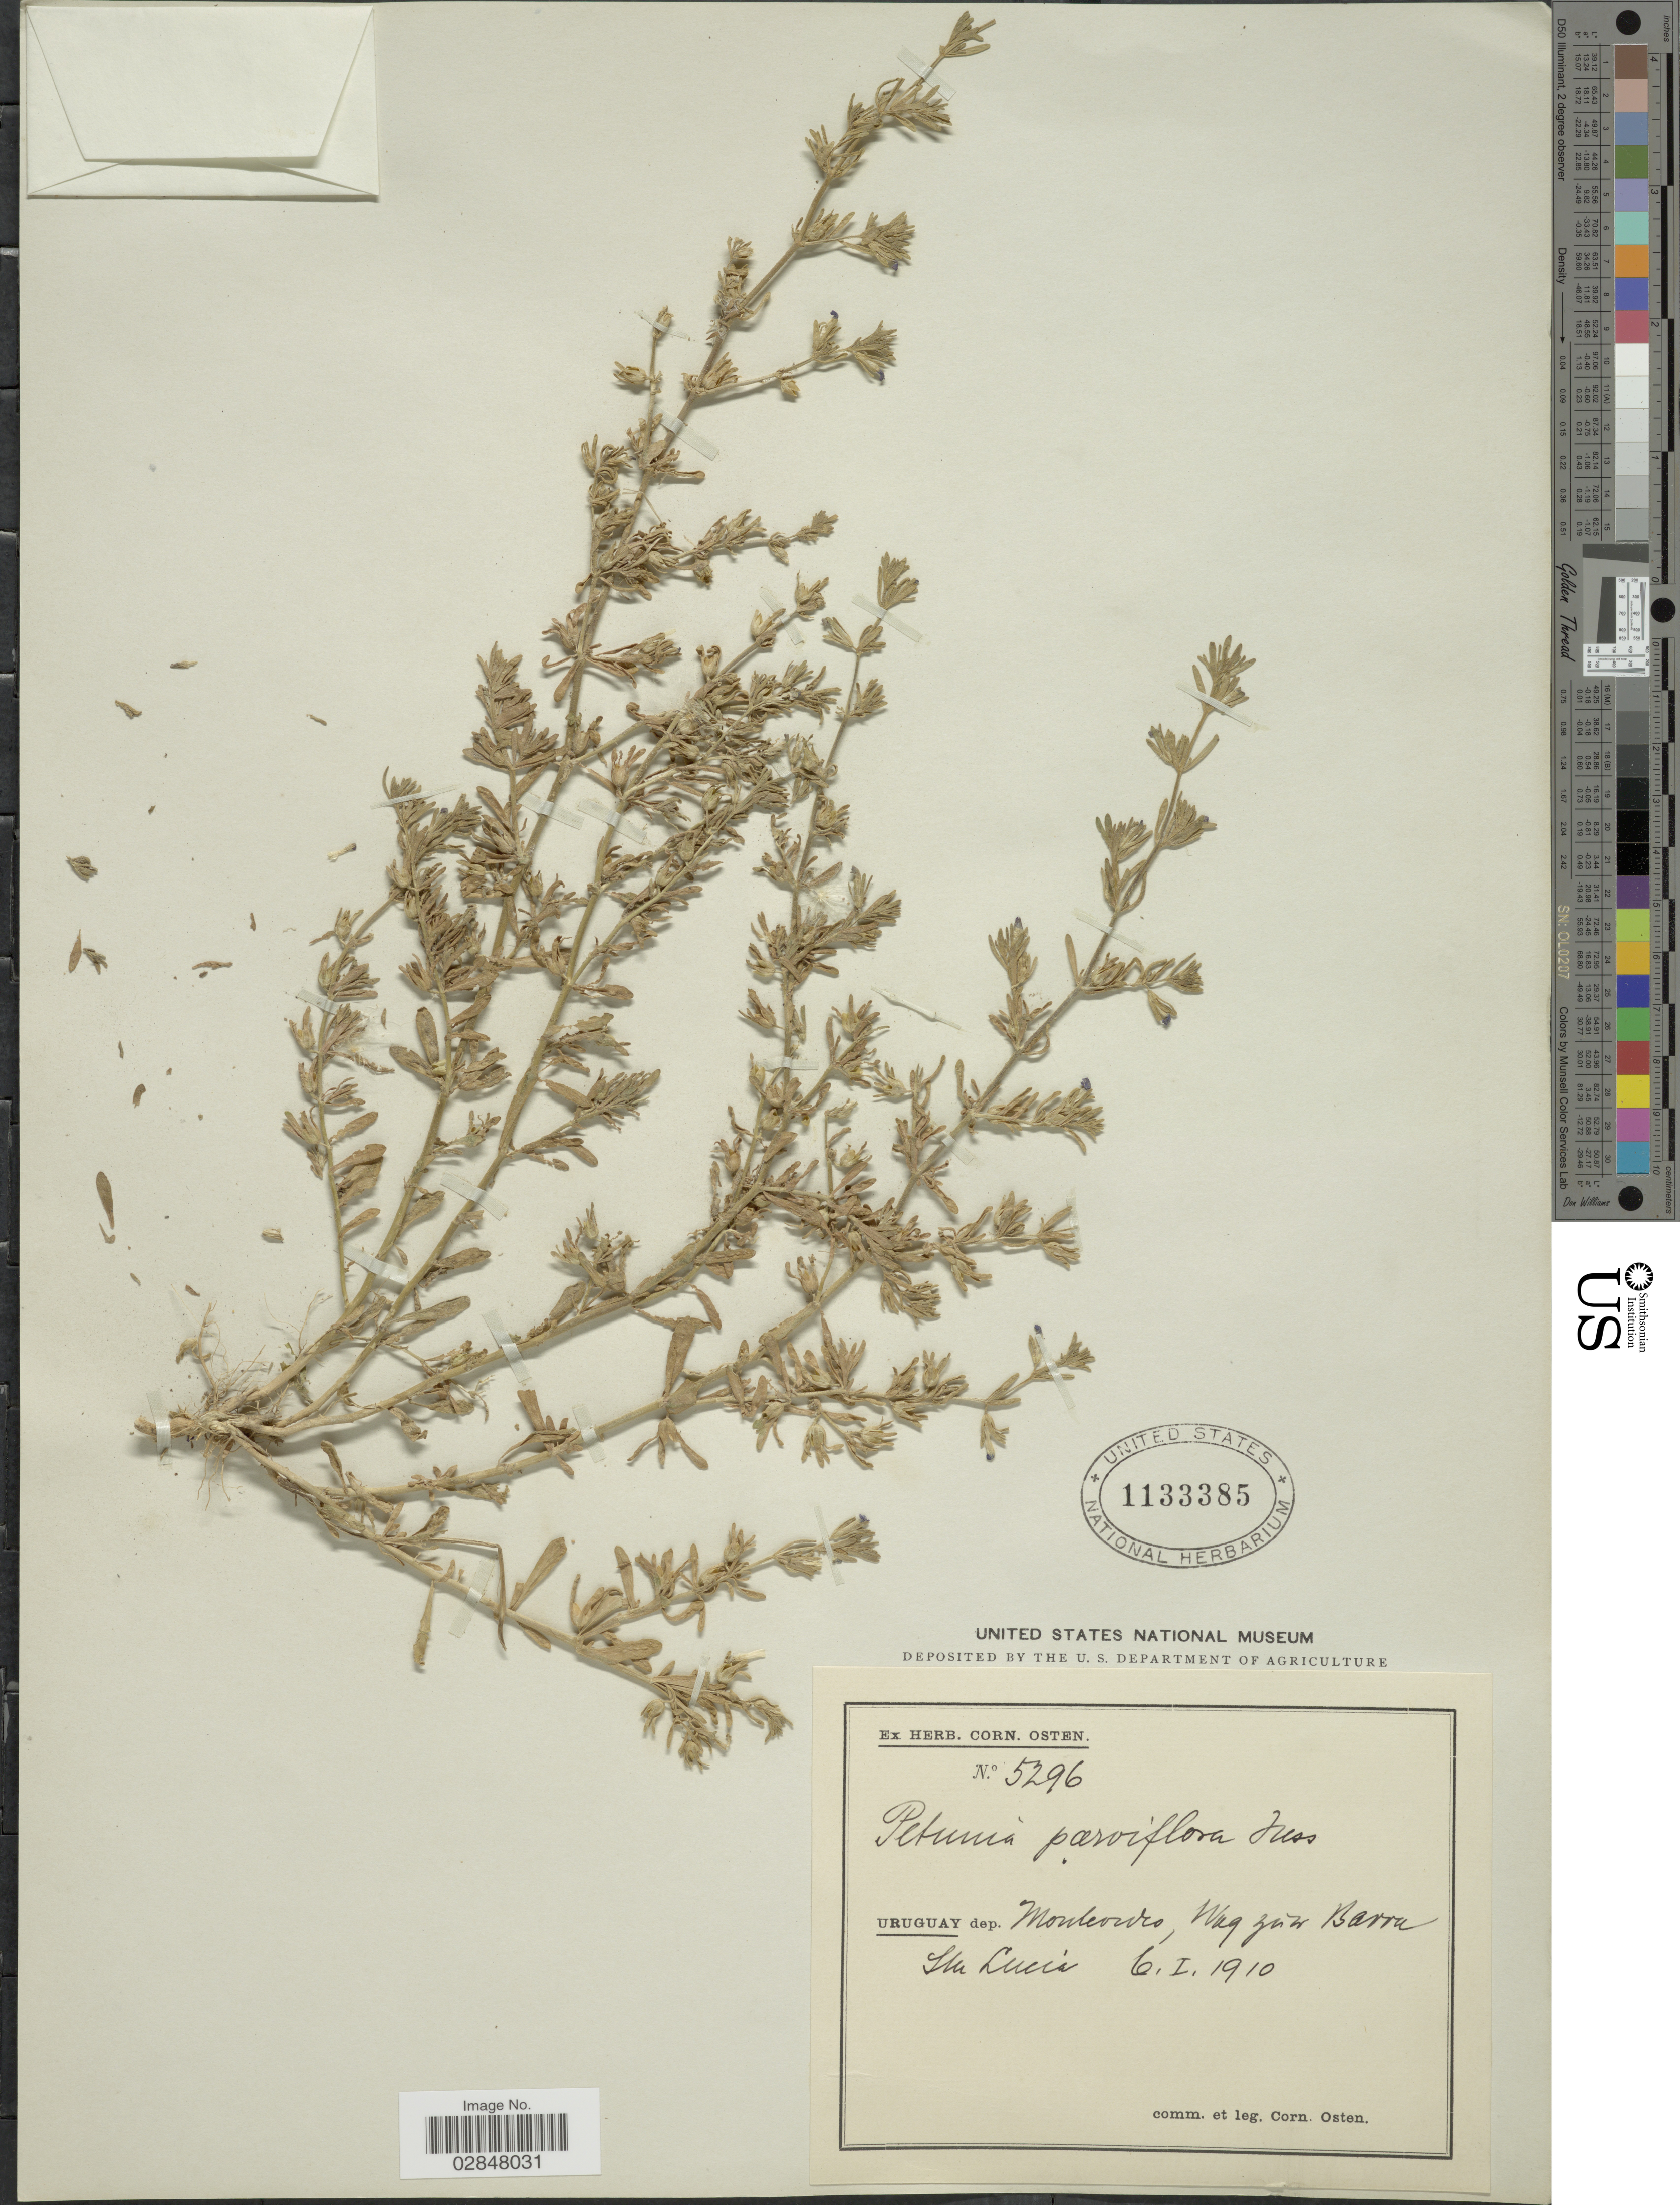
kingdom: Plantae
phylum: Tracheophyta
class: Magnoliopsida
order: Solanales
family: Solanaceae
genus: Petunia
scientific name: Petunia parviflora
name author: Juss.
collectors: C. Osten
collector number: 5296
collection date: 1910-01-06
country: Uruguay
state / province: Montevideo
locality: Dep. Montevideo, Wag. zur Barru Im Luccá.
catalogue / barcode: US 1133385